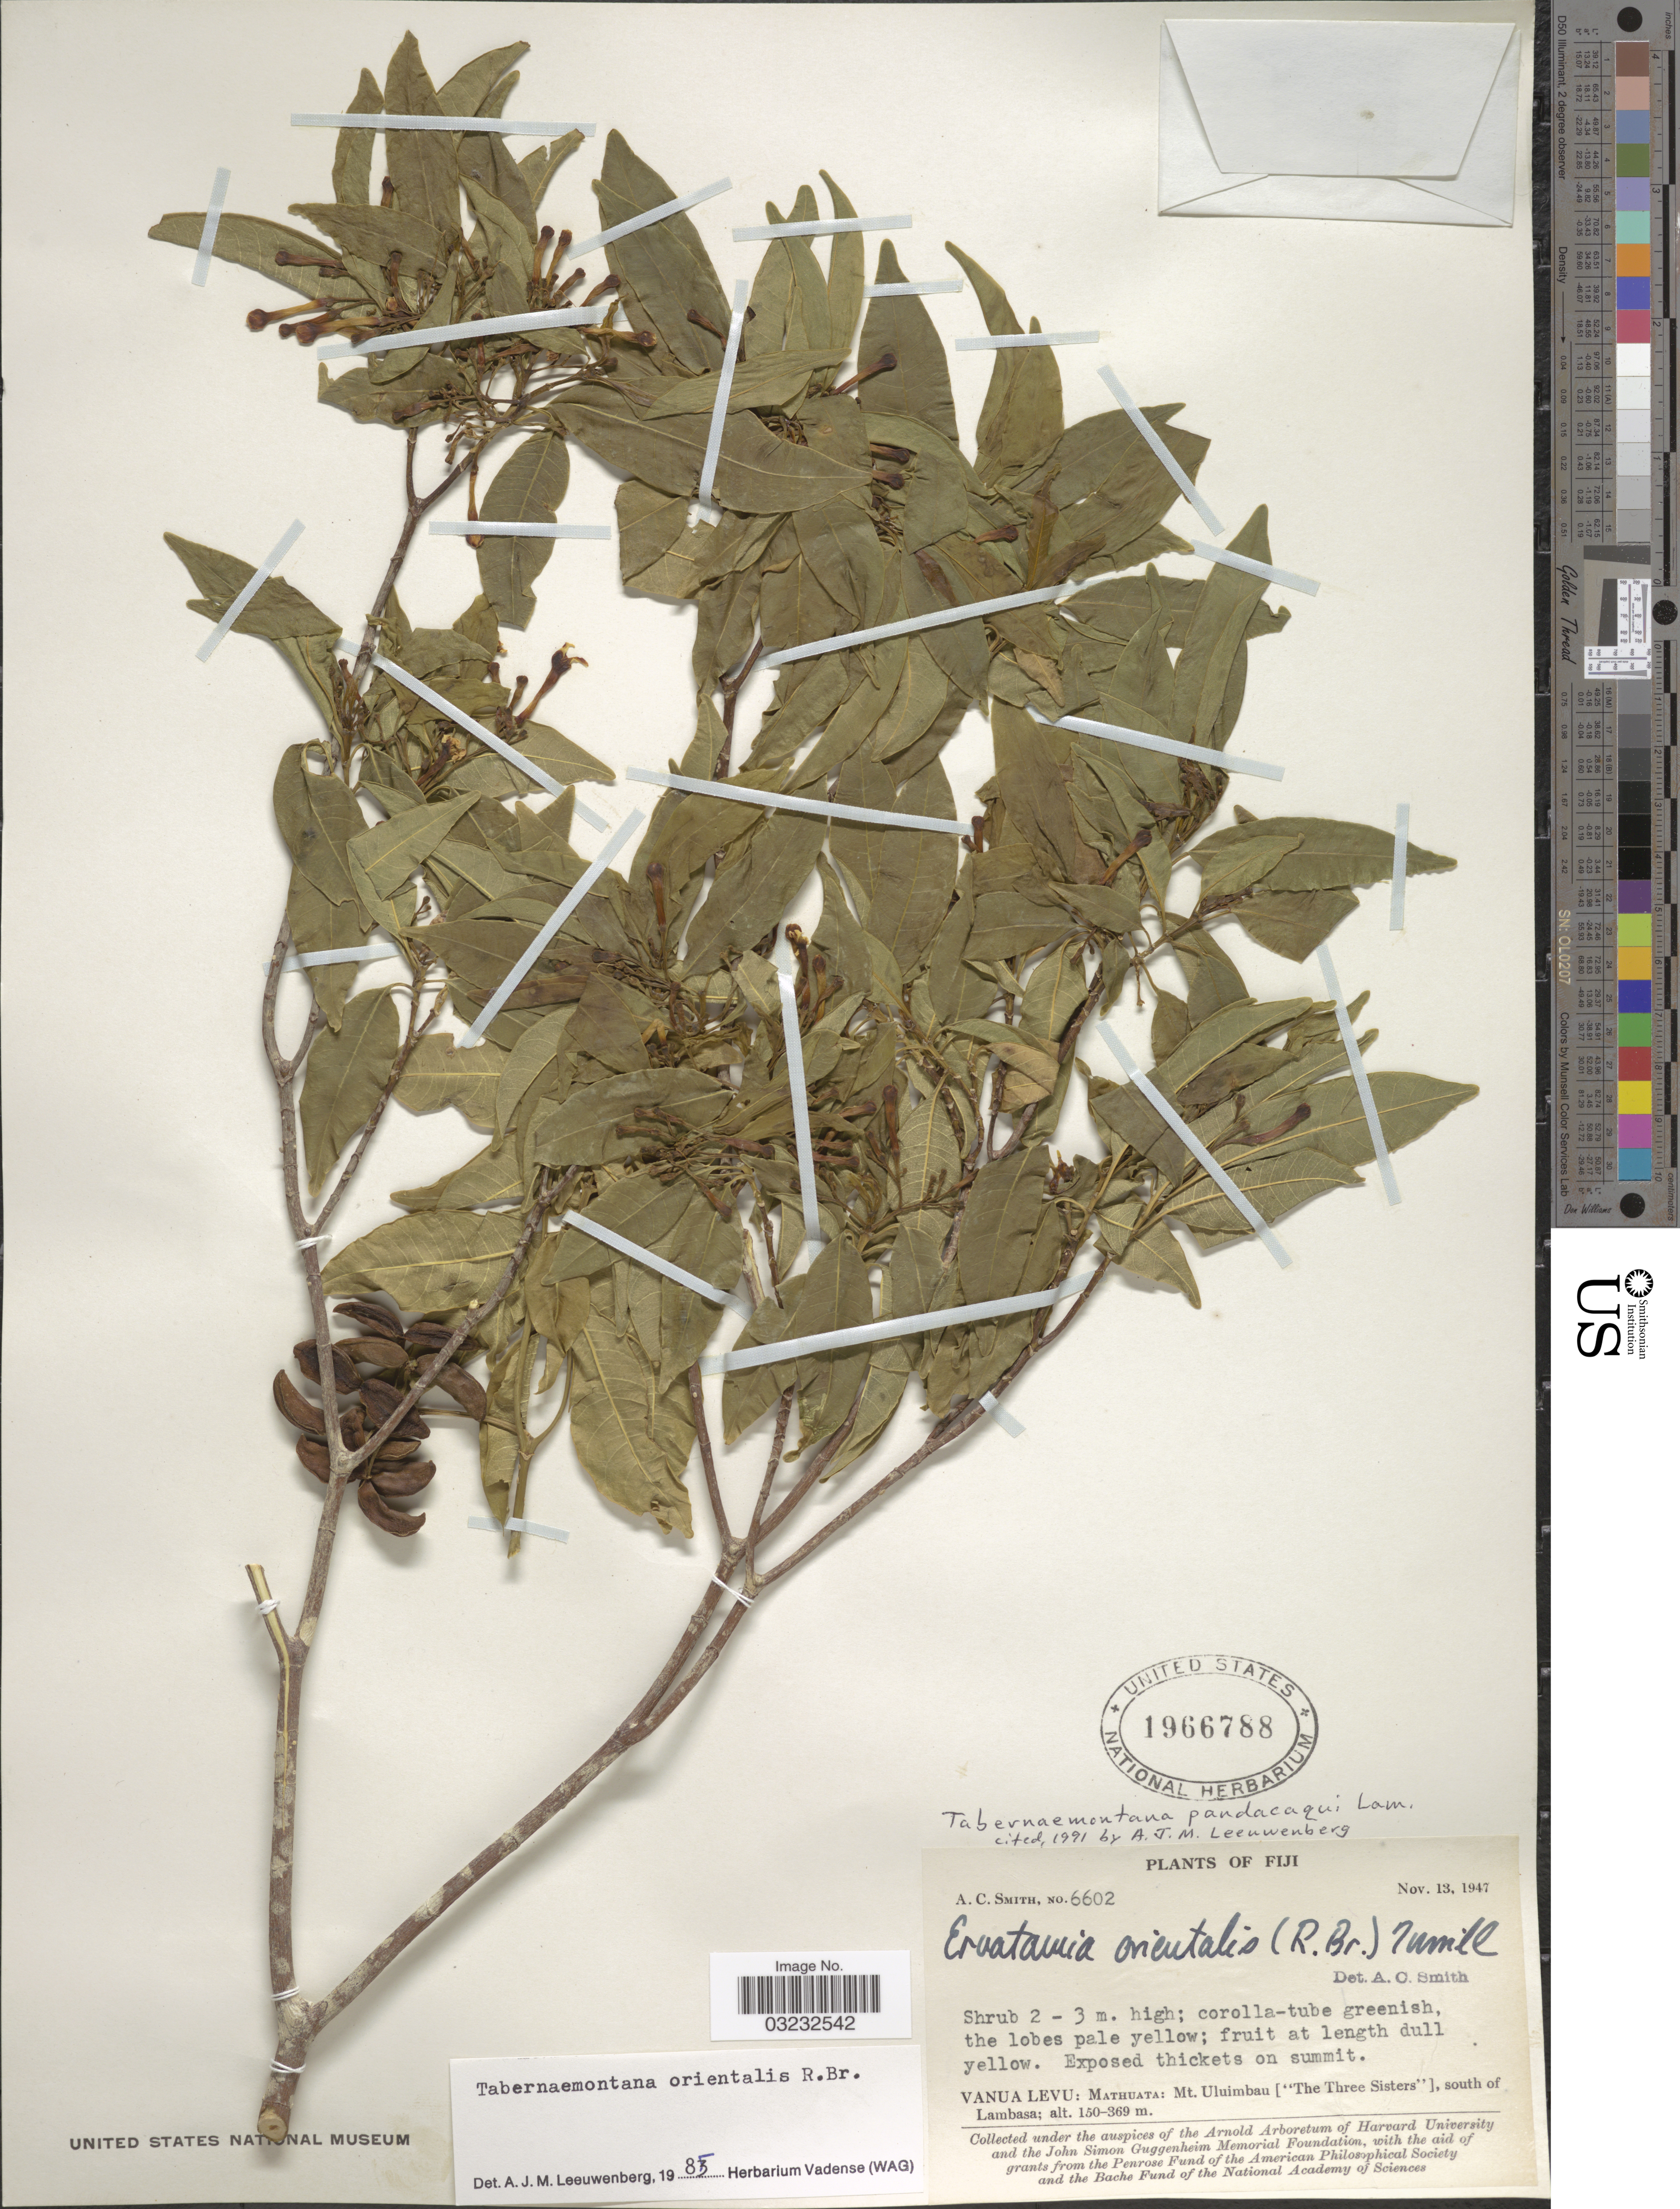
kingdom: Plantae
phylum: Tracheophyta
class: Magnoliopsida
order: Gentianales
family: Apocynaceae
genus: Tabernaemontana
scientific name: Tabernaemontana pandacaqui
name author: Poir.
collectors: A. C. Smith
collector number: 6602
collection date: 1947-11-13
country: Fiji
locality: Vanua Levu: Mathuata: Mt. Uluimbau ["The Three Sisters"], south of Lambasa.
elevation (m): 150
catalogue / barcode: US 1966788